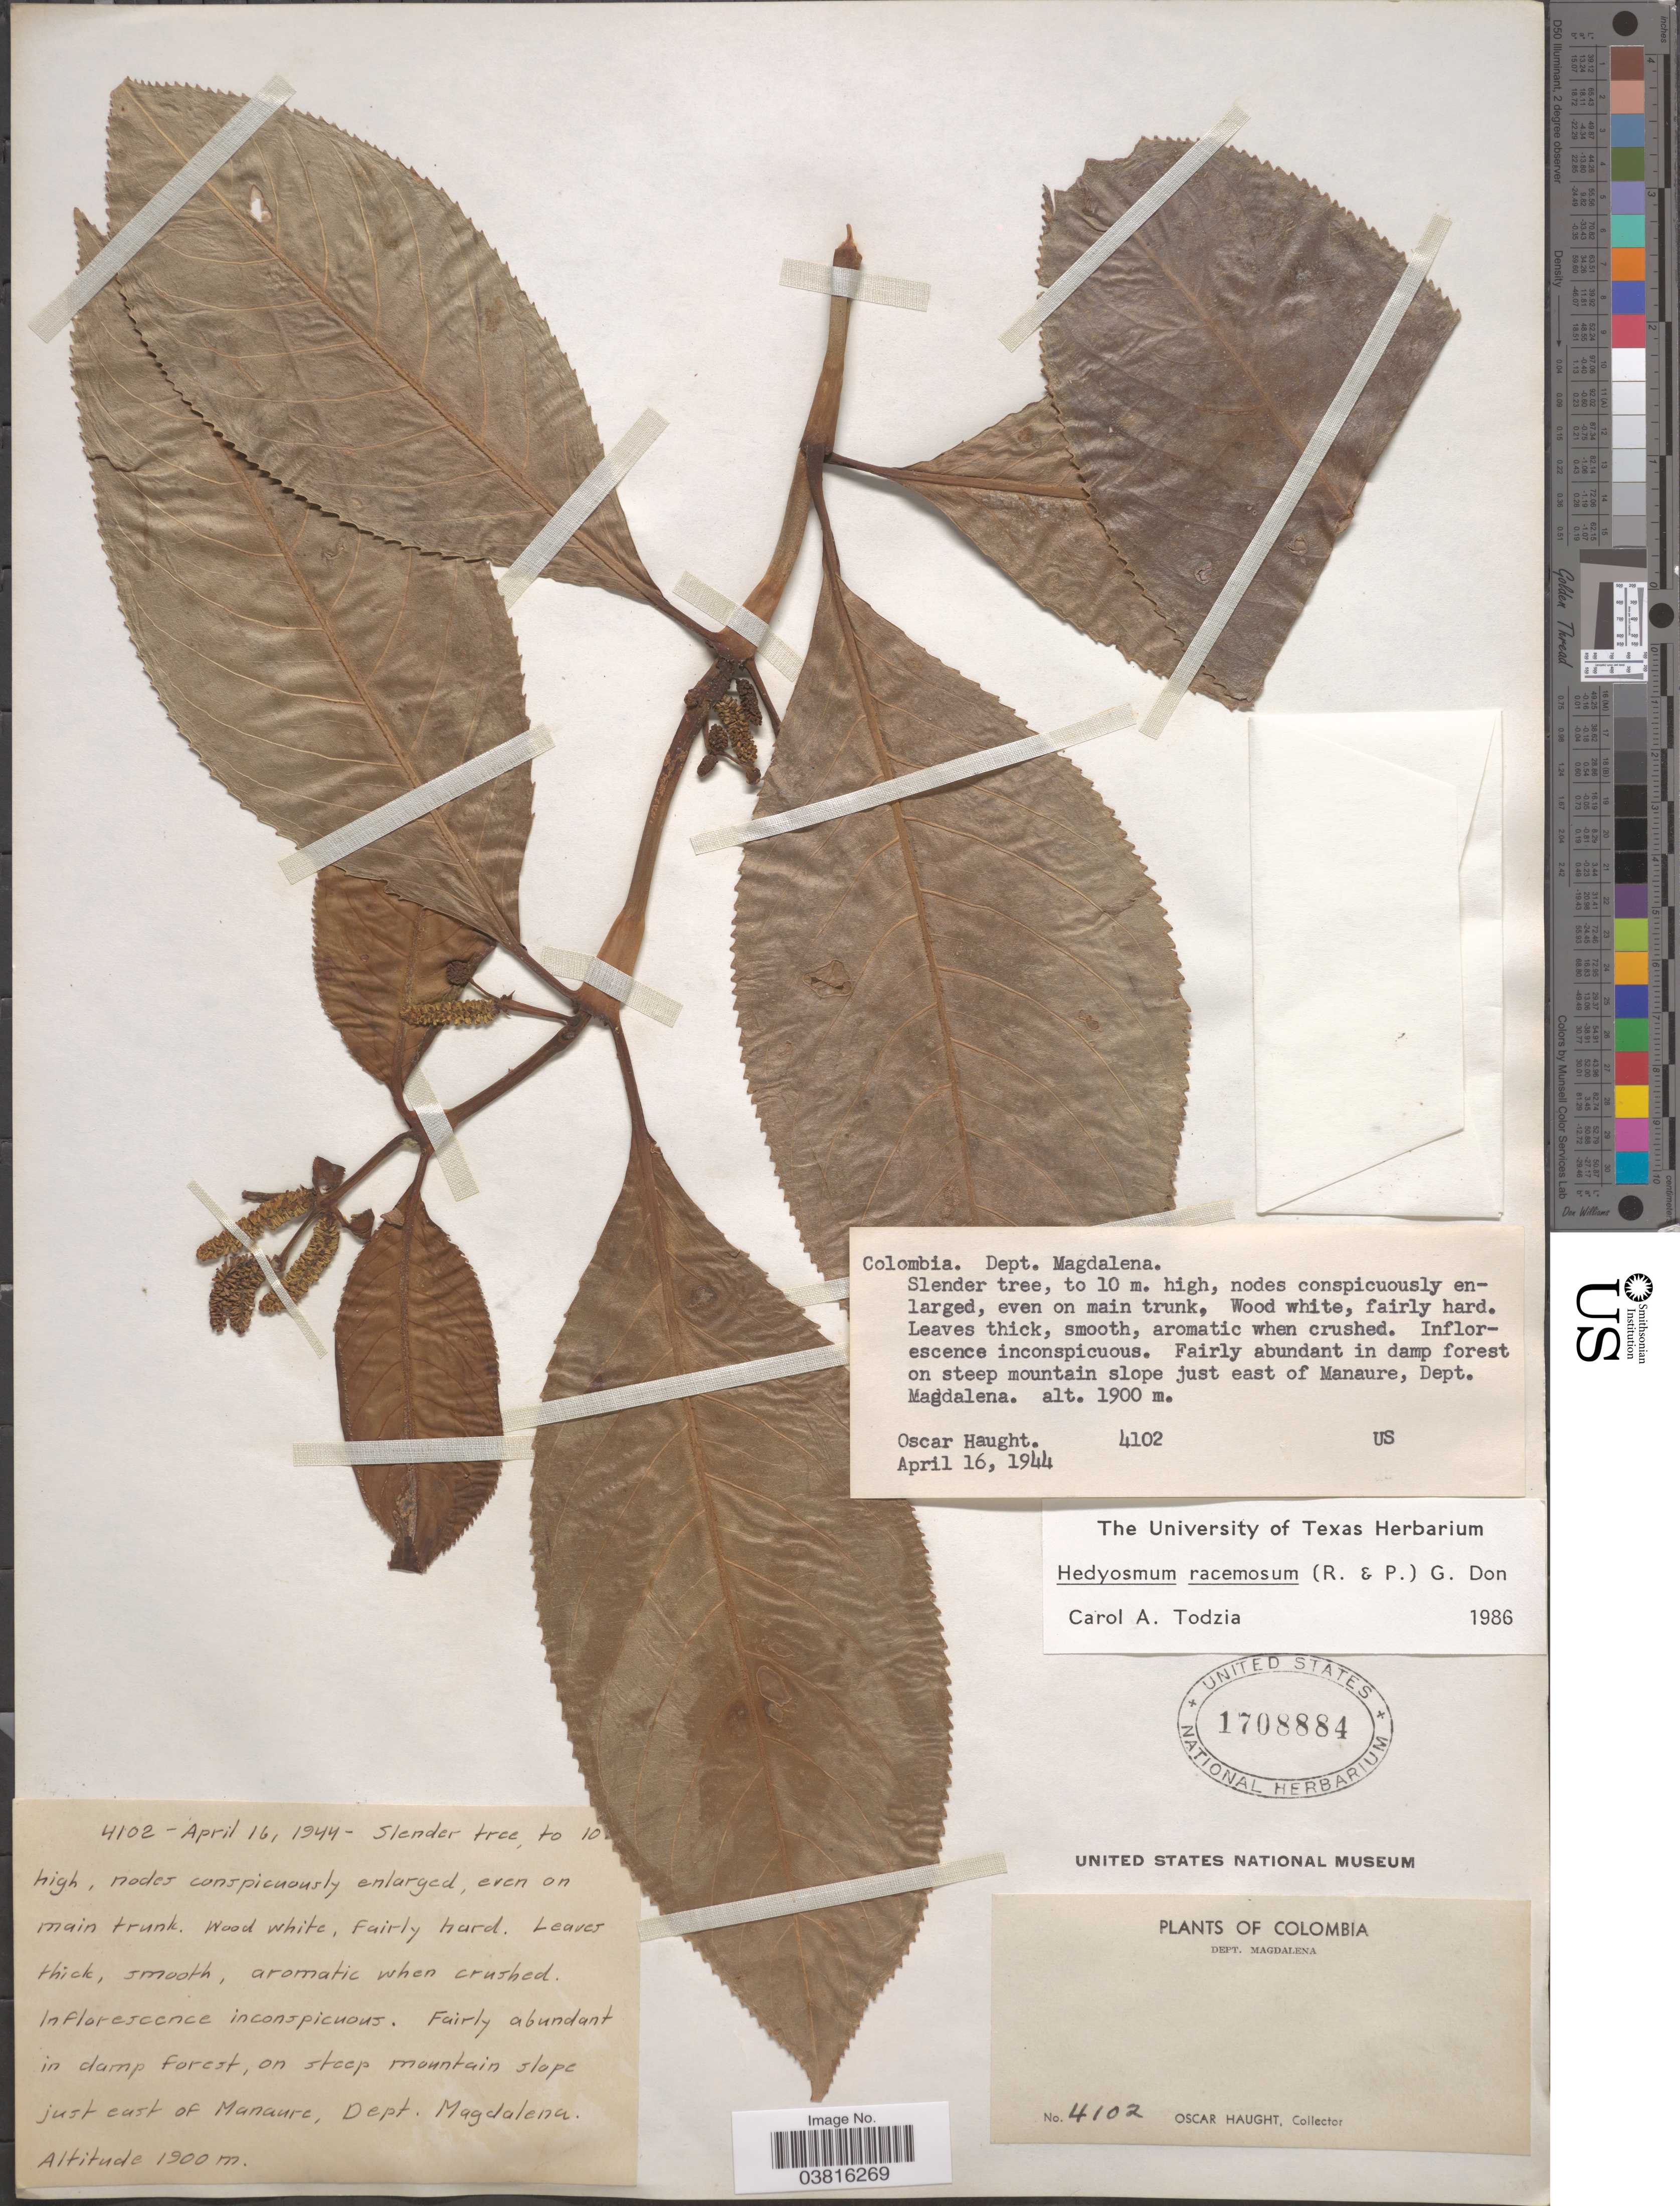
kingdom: Plantae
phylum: Tracheophyta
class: Magnoliopsida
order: Chloranthales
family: Chloranthaceae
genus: Hedyosmum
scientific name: Hedyosmum racemosum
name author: (Ruiz & Pav.) G. Don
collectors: O. Haught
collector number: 4102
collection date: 1944-04-16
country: Colombia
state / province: Magdalena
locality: Dept. Magdalena. On steep mountain slope just east of Manaure.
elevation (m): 1900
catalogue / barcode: US 1708884